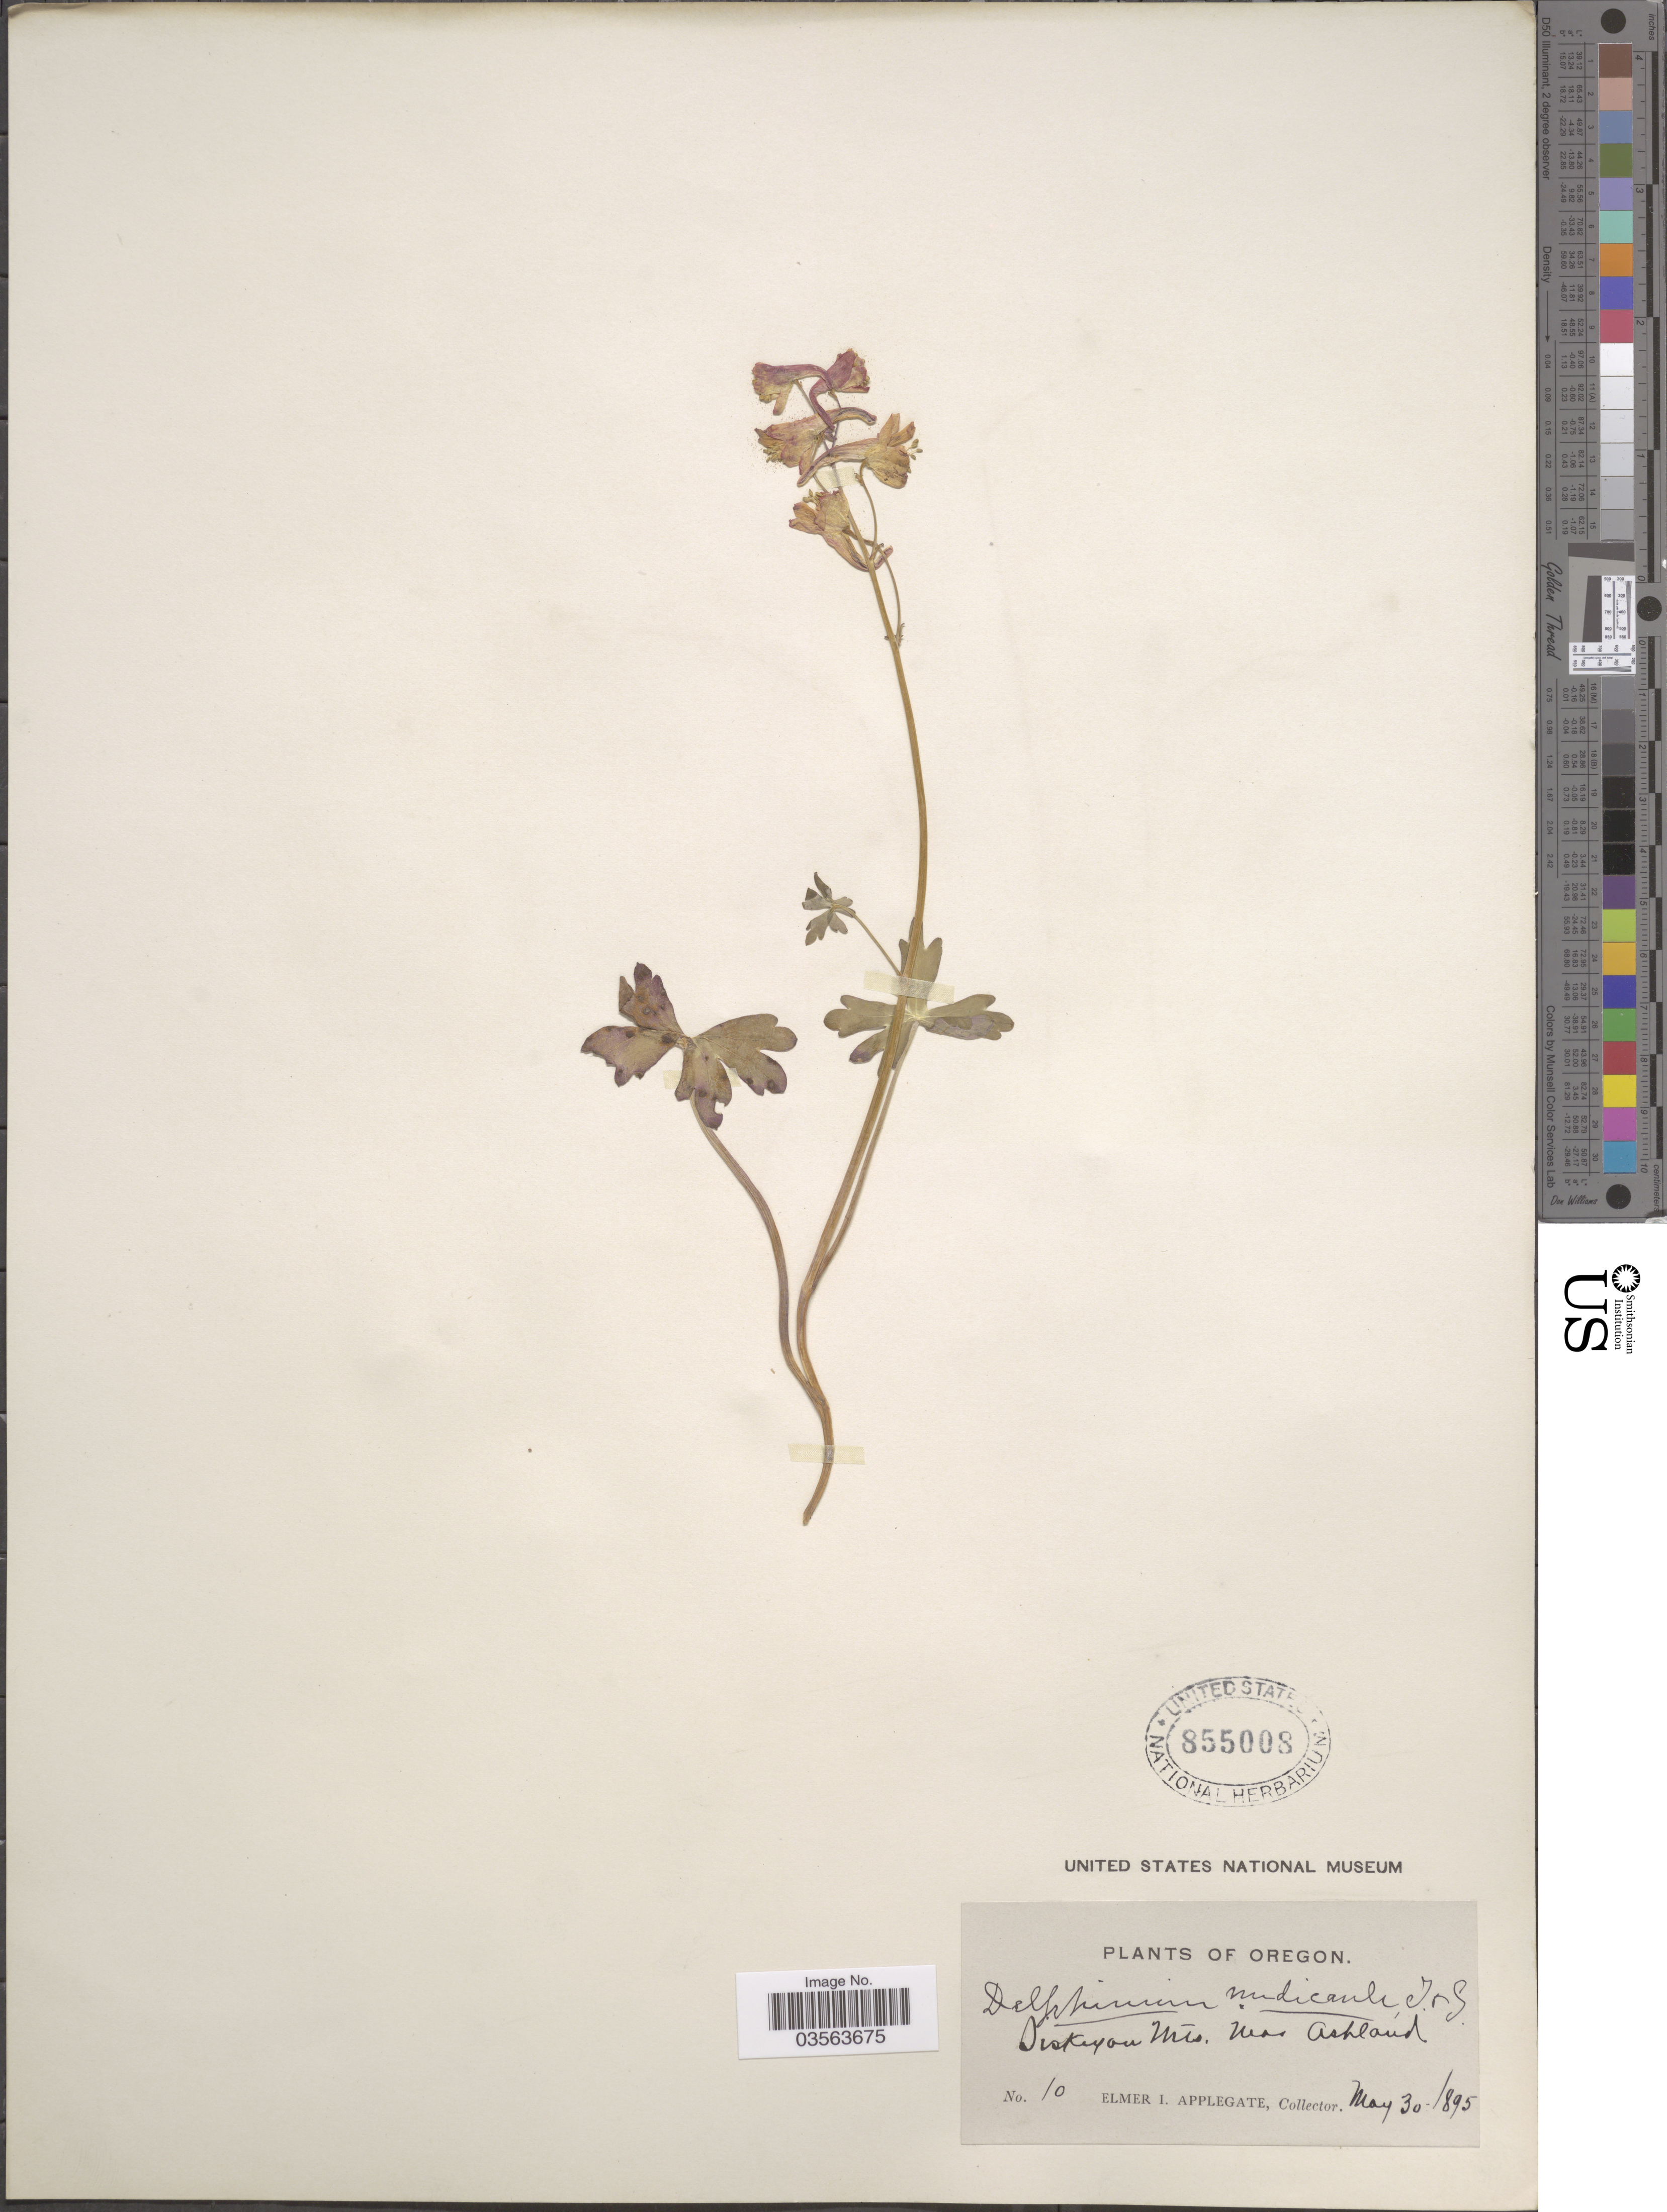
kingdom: Plantae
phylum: Tracheophyta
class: Magnoliopsida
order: Ranunculales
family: Ranunculaceae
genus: Delphinium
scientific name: Delphinium nudicaule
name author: Torr. & A. Gray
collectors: E. I. Applegate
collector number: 10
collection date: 1895-05-30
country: United States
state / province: Oregon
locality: Siskiyou Mts. near Ashland.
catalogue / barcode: US 855008